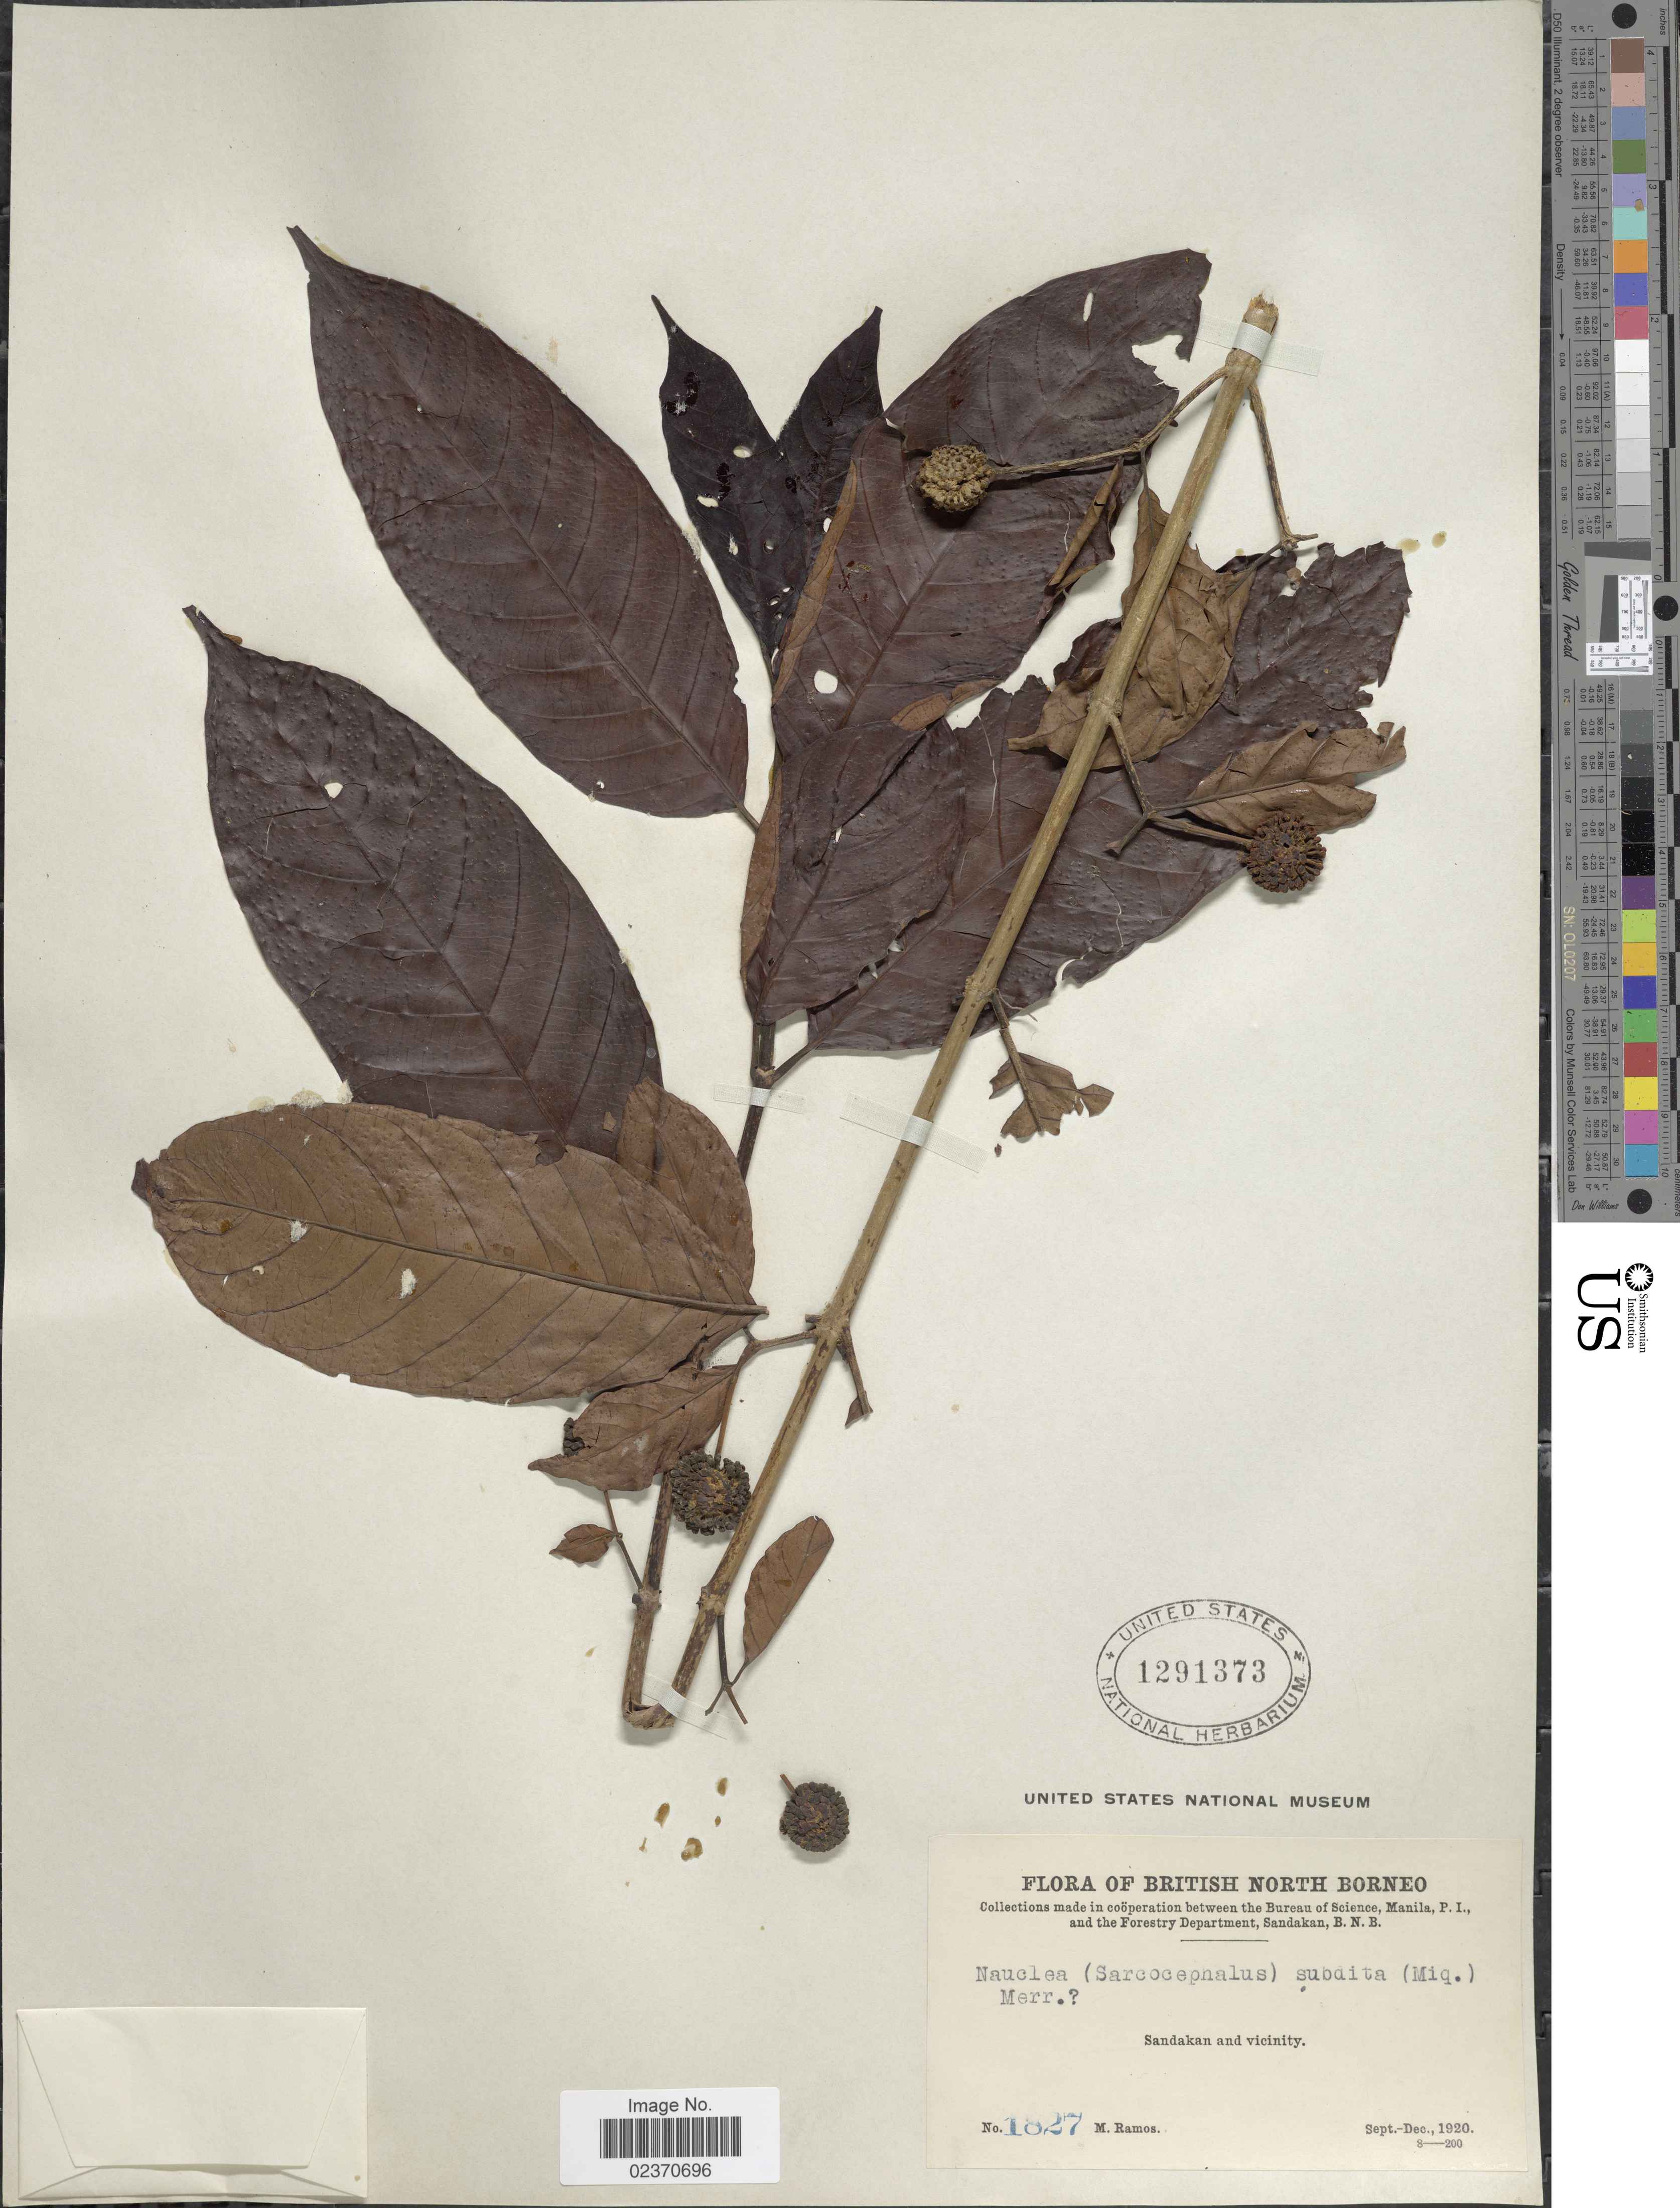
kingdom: Plantae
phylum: Tracheophyta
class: Magnoliopsida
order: Gentianales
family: Rubiaceae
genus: Nauclea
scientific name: Nauclea subdita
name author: Steud.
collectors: M. Ramos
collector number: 1827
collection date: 1920-09/1920-12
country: Malaysia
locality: Sandakan and vicinity, British North Borneo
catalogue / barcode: US 1291373